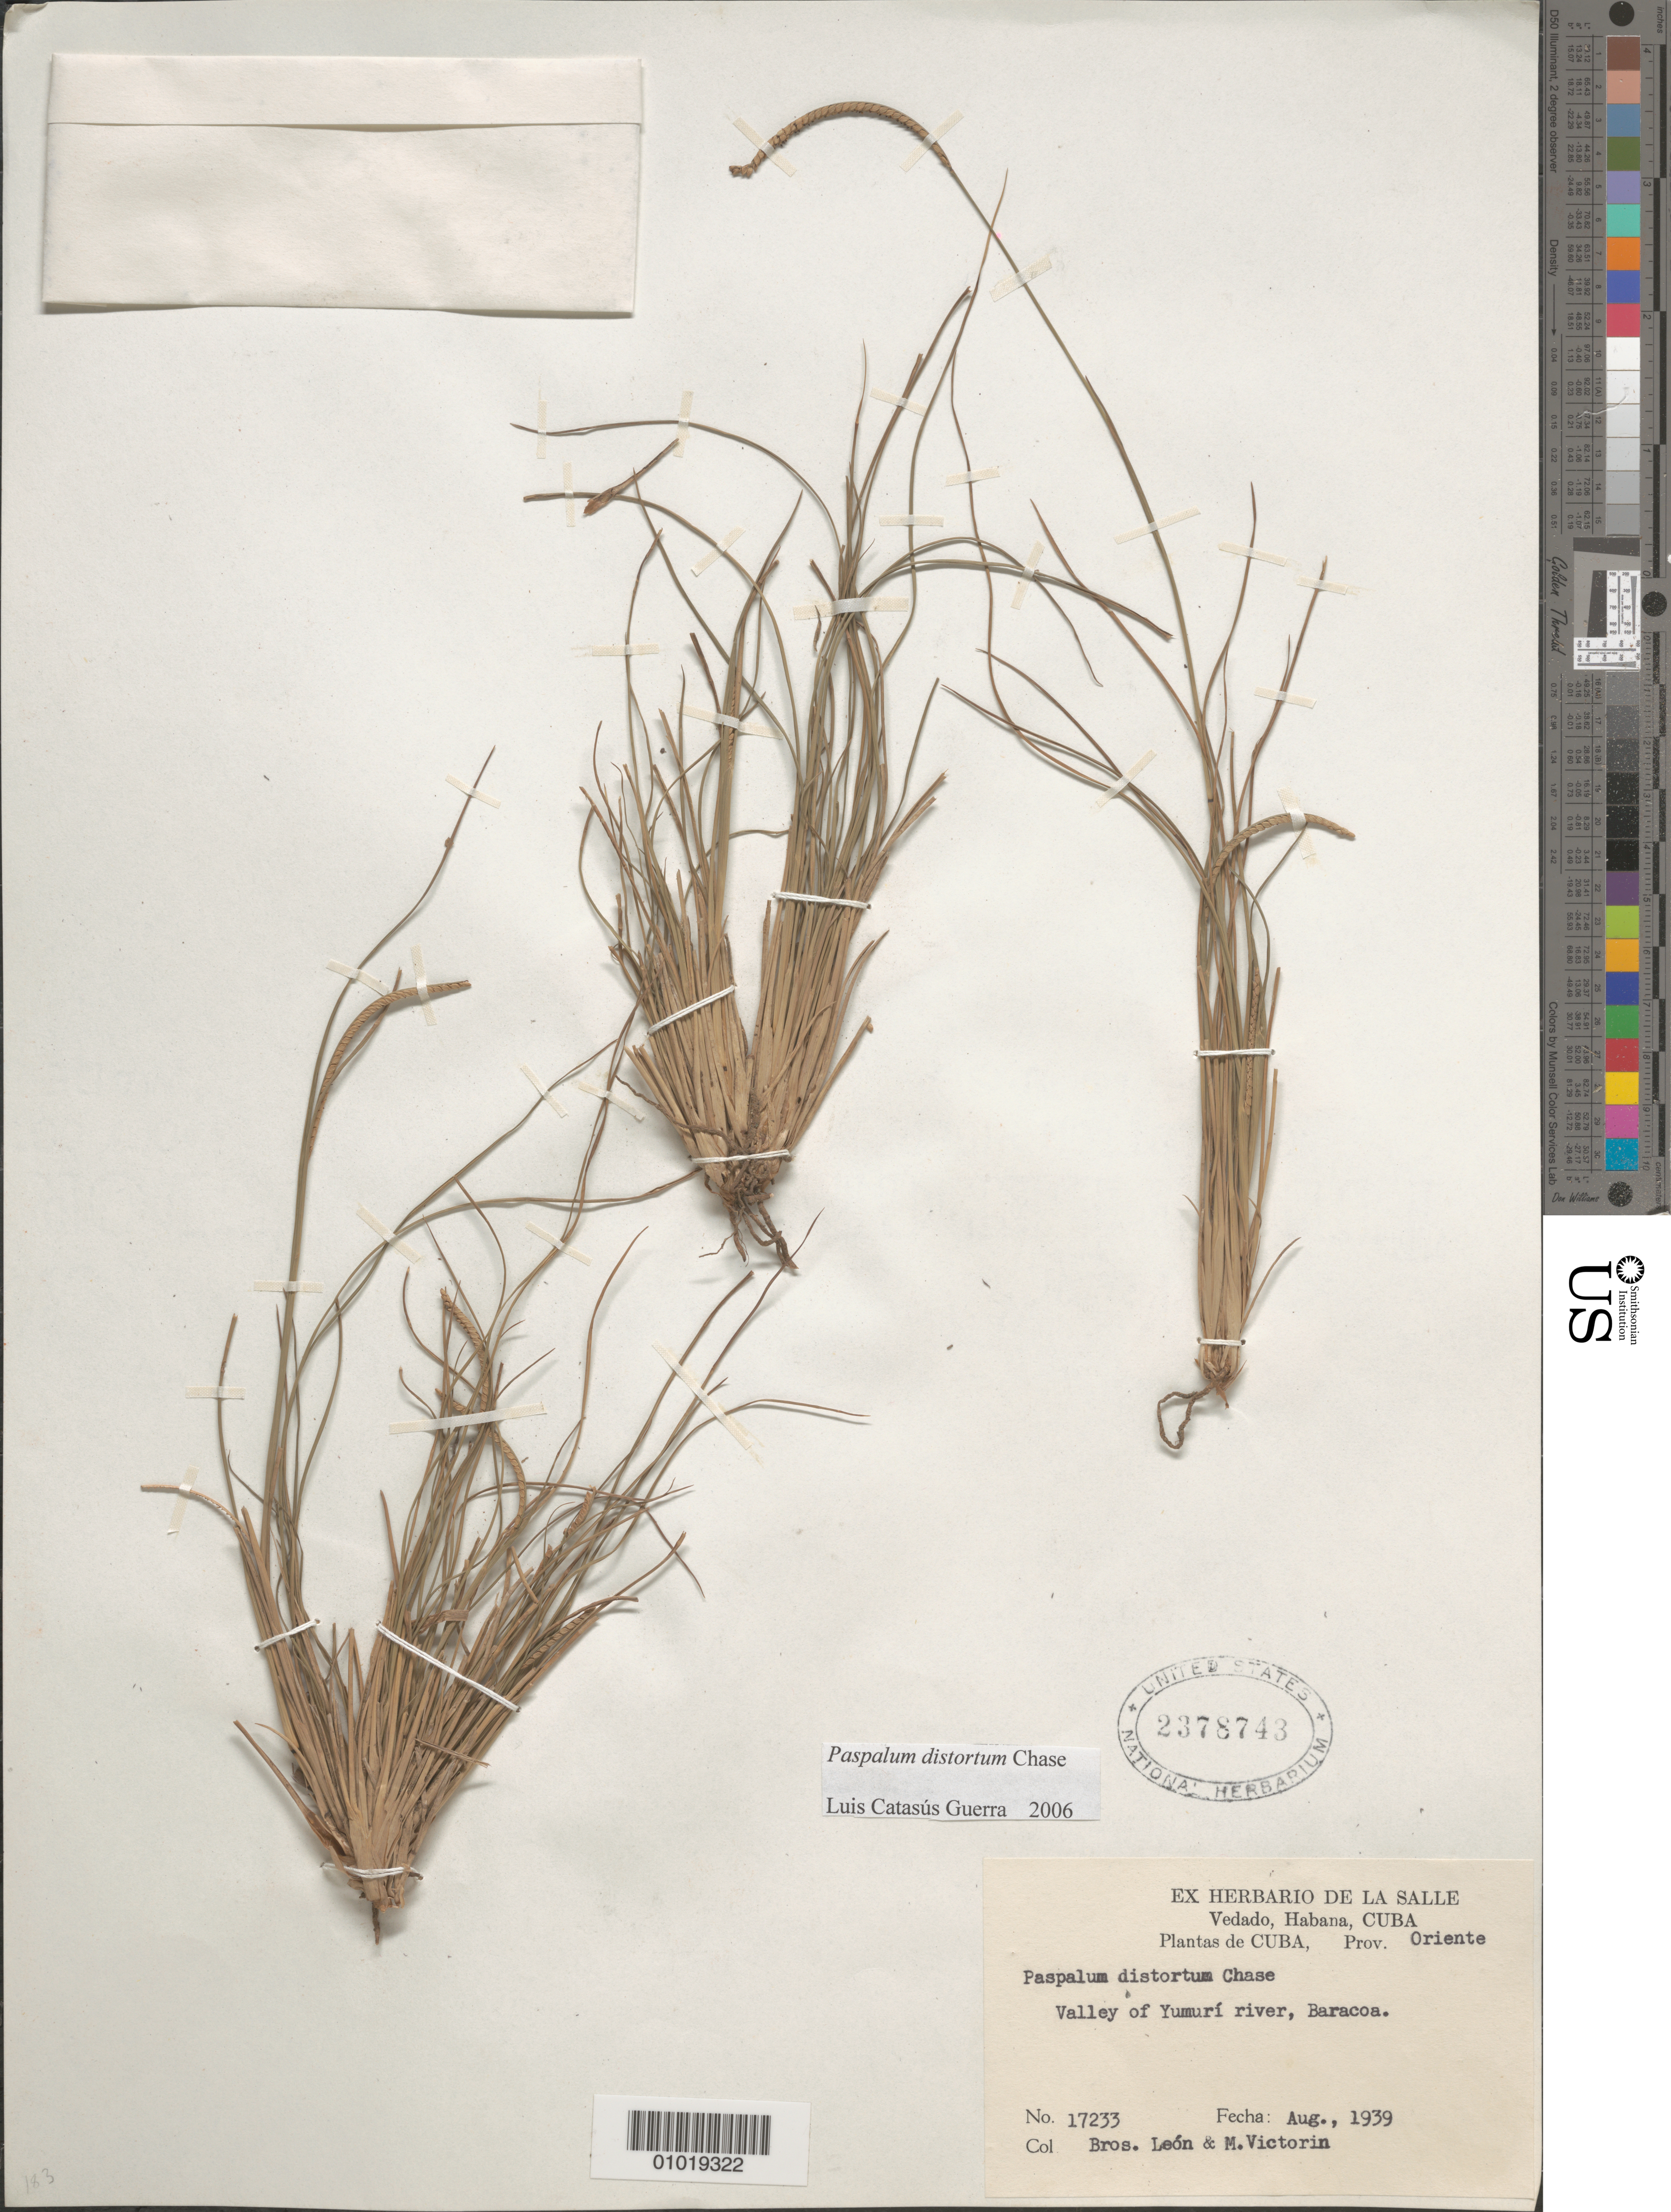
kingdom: Plantae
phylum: Tracheophyta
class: Liliopsida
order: Poales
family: Poaceae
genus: Paspalum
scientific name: Paspalum distortum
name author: Chase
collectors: Bro. León & F. Victorin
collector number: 17233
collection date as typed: Aug 1939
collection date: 1939-08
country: Cuba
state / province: Guantánamo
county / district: Baracoa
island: Cuba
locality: Valley of the Yumuri river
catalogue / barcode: US 2378743